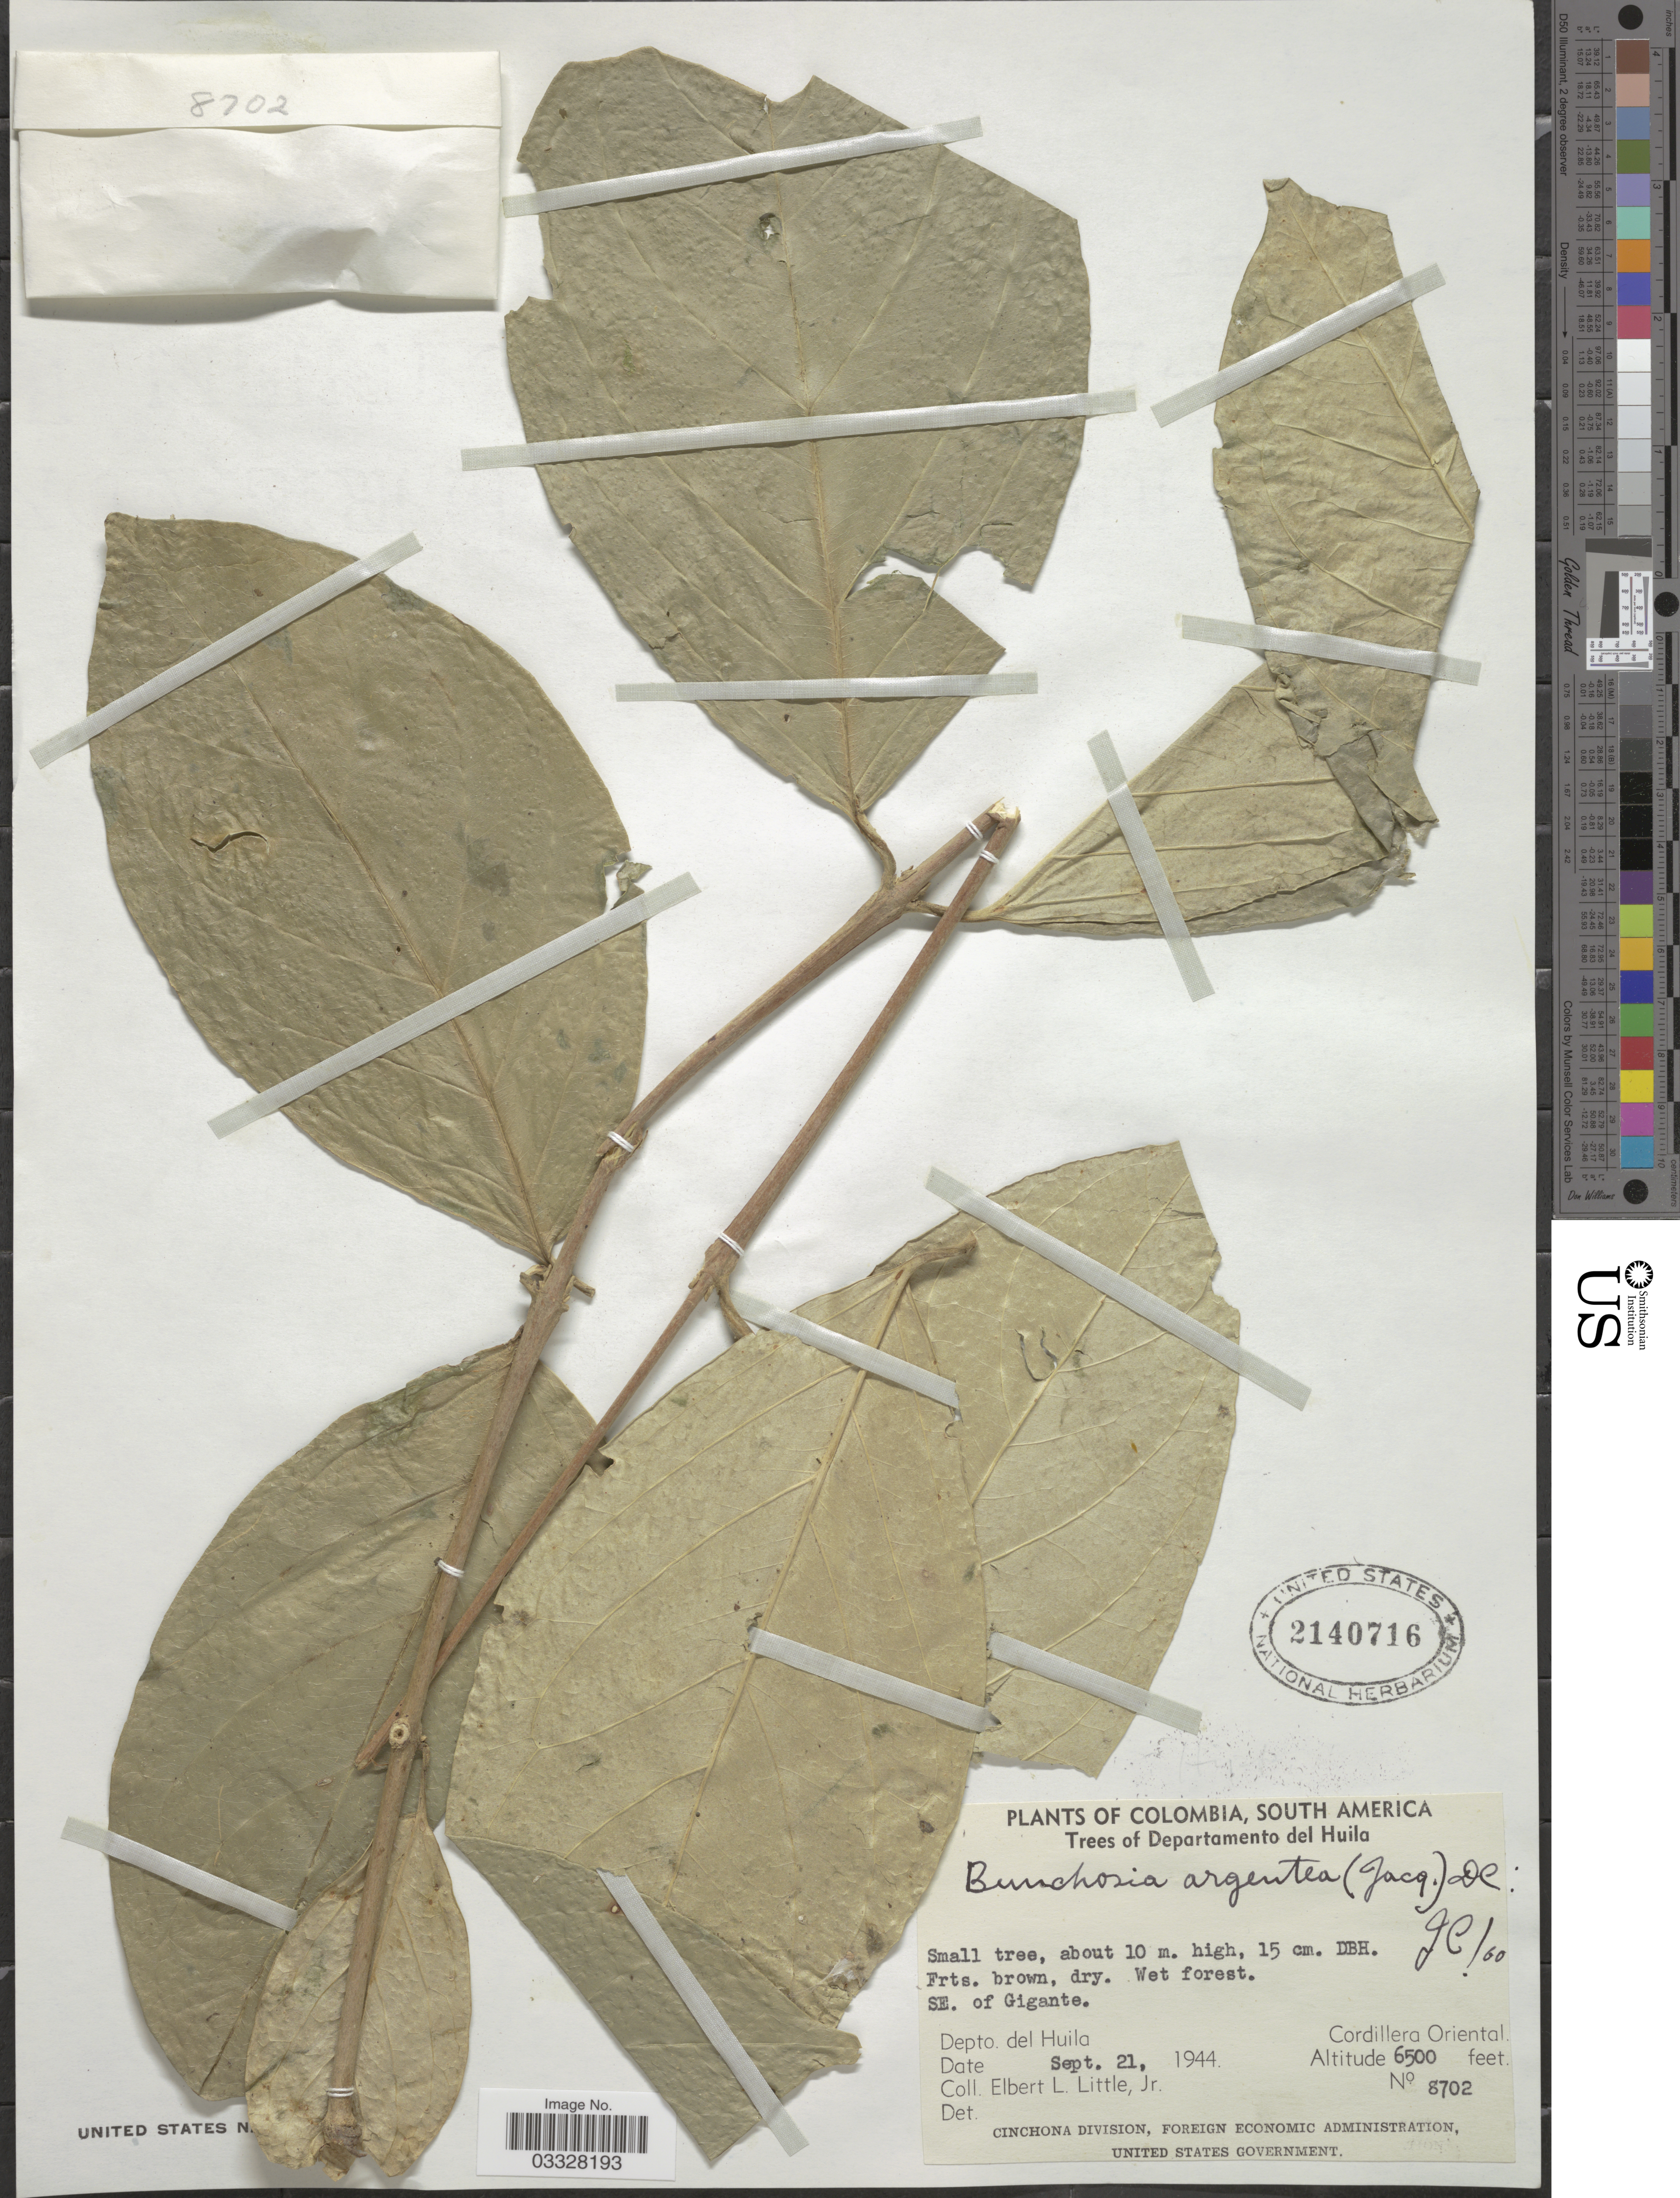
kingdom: Plantae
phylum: Tracheophyta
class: Magnoliopsida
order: Malpighiales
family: Malpighiaceae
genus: Bunchosia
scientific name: Bunchosia argentea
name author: (Jacq.) DC.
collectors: E. L. Little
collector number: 8702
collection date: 1944-09-21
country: Colombia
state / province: Huila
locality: Departamento del Huila. Wet forest. SE. of Gigante. Cordillera Oriental.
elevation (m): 1981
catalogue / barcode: US 2140716